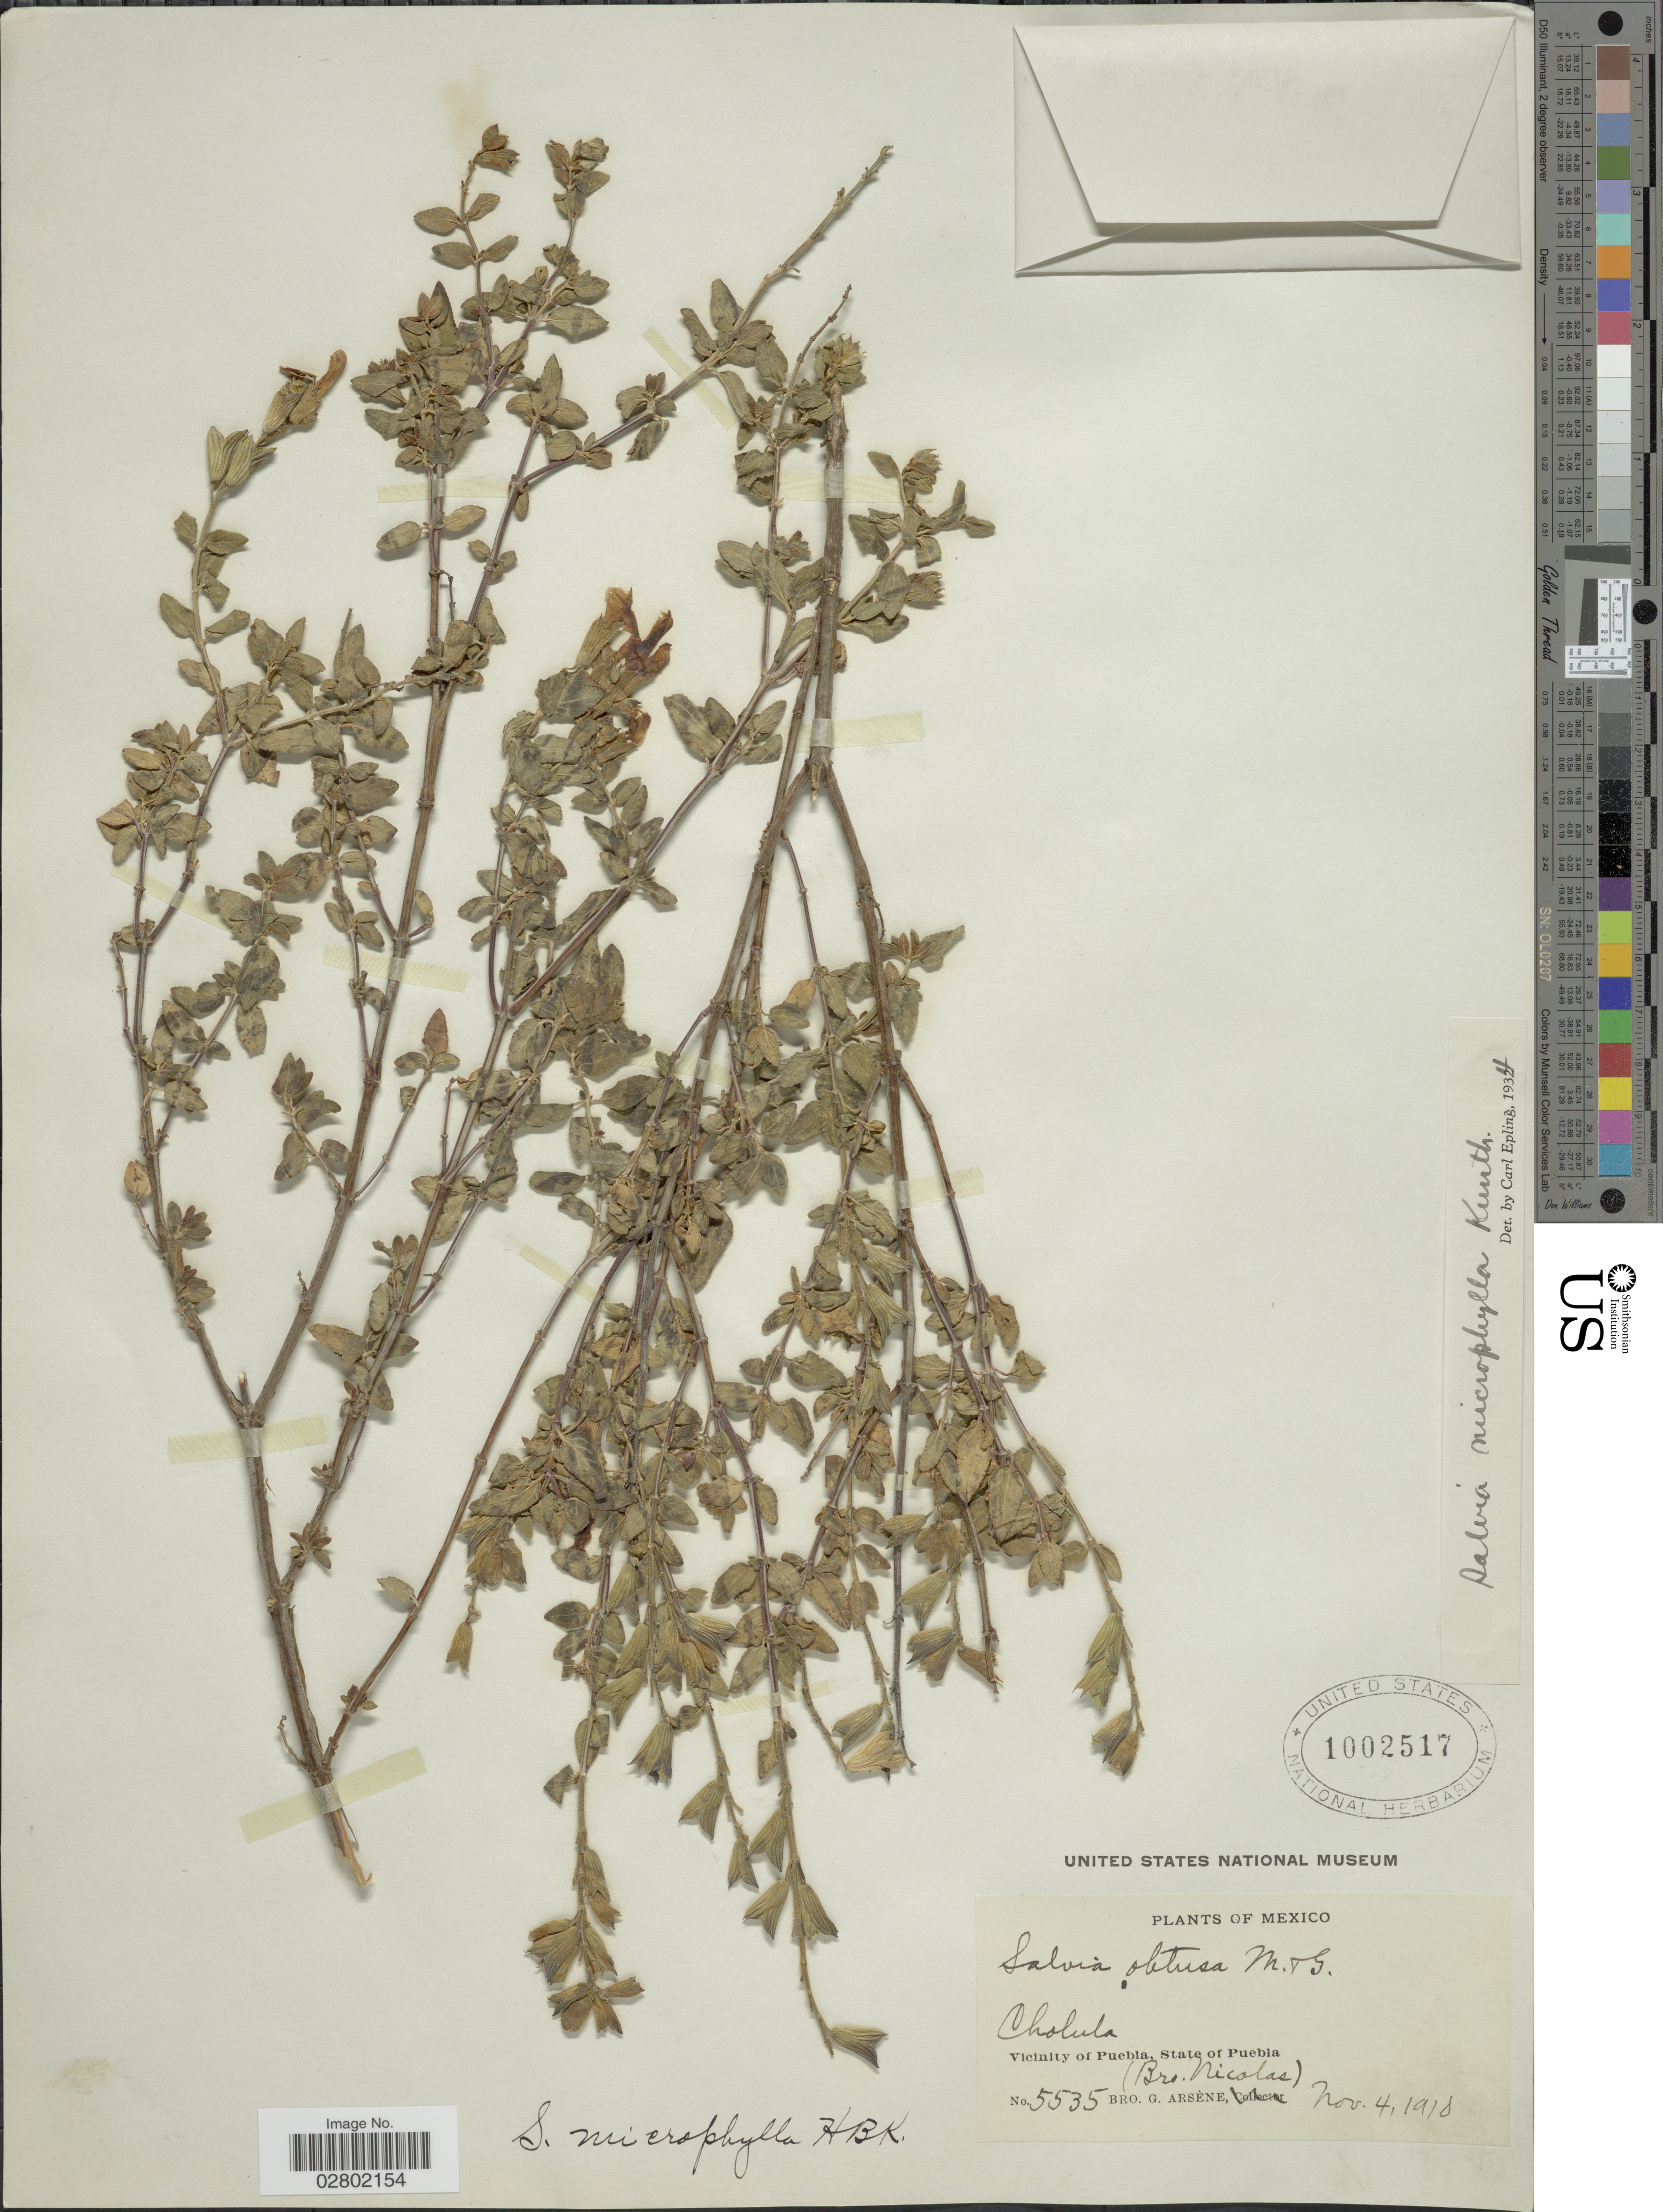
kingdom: Plantae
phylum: Tracheophyta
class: Magnoliopsida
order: Lamiales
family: Lamiaceae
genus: Salvia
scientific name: Salvia microphylla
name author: Kunth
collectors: Bro. G. Arsène & Bro. Nicolas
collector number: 5535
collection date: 1918-11-04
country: Mexico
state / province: Puebla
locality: Cholula, Vicinity of Puebla.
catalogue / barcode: US 1002517